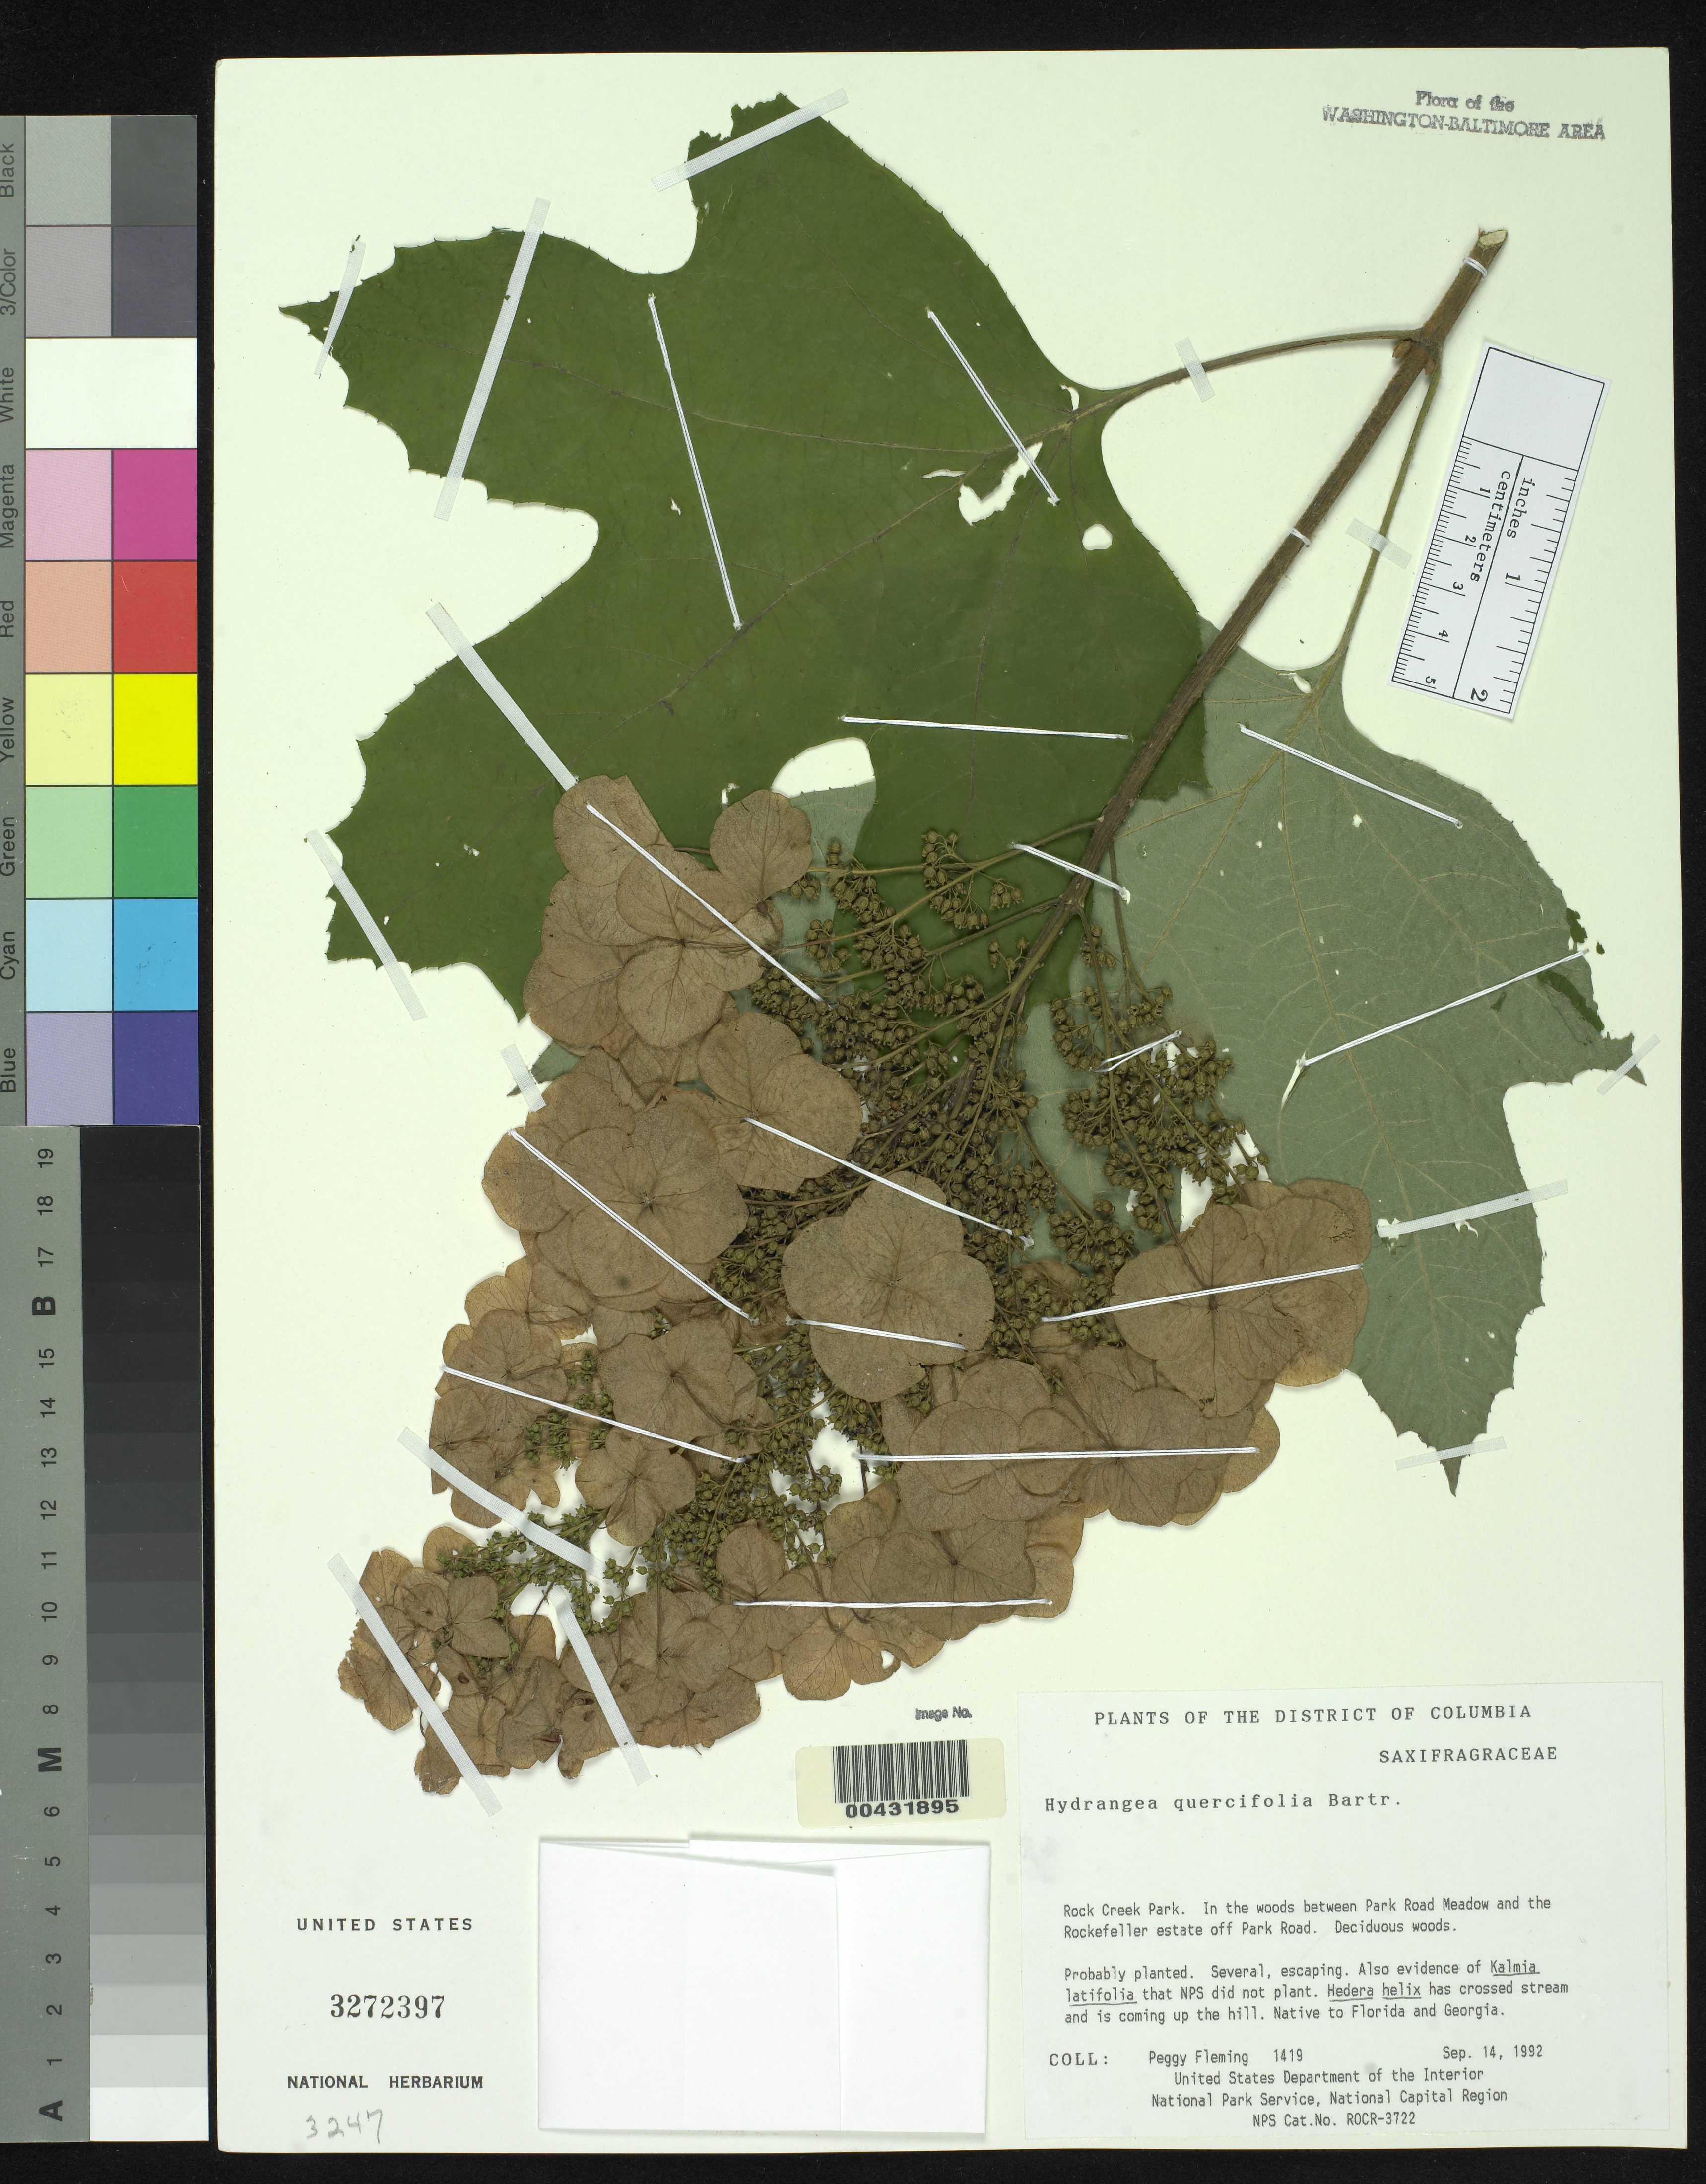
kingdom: Plantae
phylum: Tracheophyta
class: Magnoliopsida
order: Cornales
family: Hydrangeaceae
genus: Hydrangea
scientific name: Hydrangea quercifolia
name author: W. Bartram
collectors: P. Fleming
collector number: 1419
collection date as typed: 14 Sep 1992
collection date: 1992-09-14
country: United States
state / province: District of Columbia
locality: Rock Creek Park, between Park Road meadow and the Rockefeller Estate off Park Road Rock Creek Park and Vicinity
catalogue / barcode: US 3272397